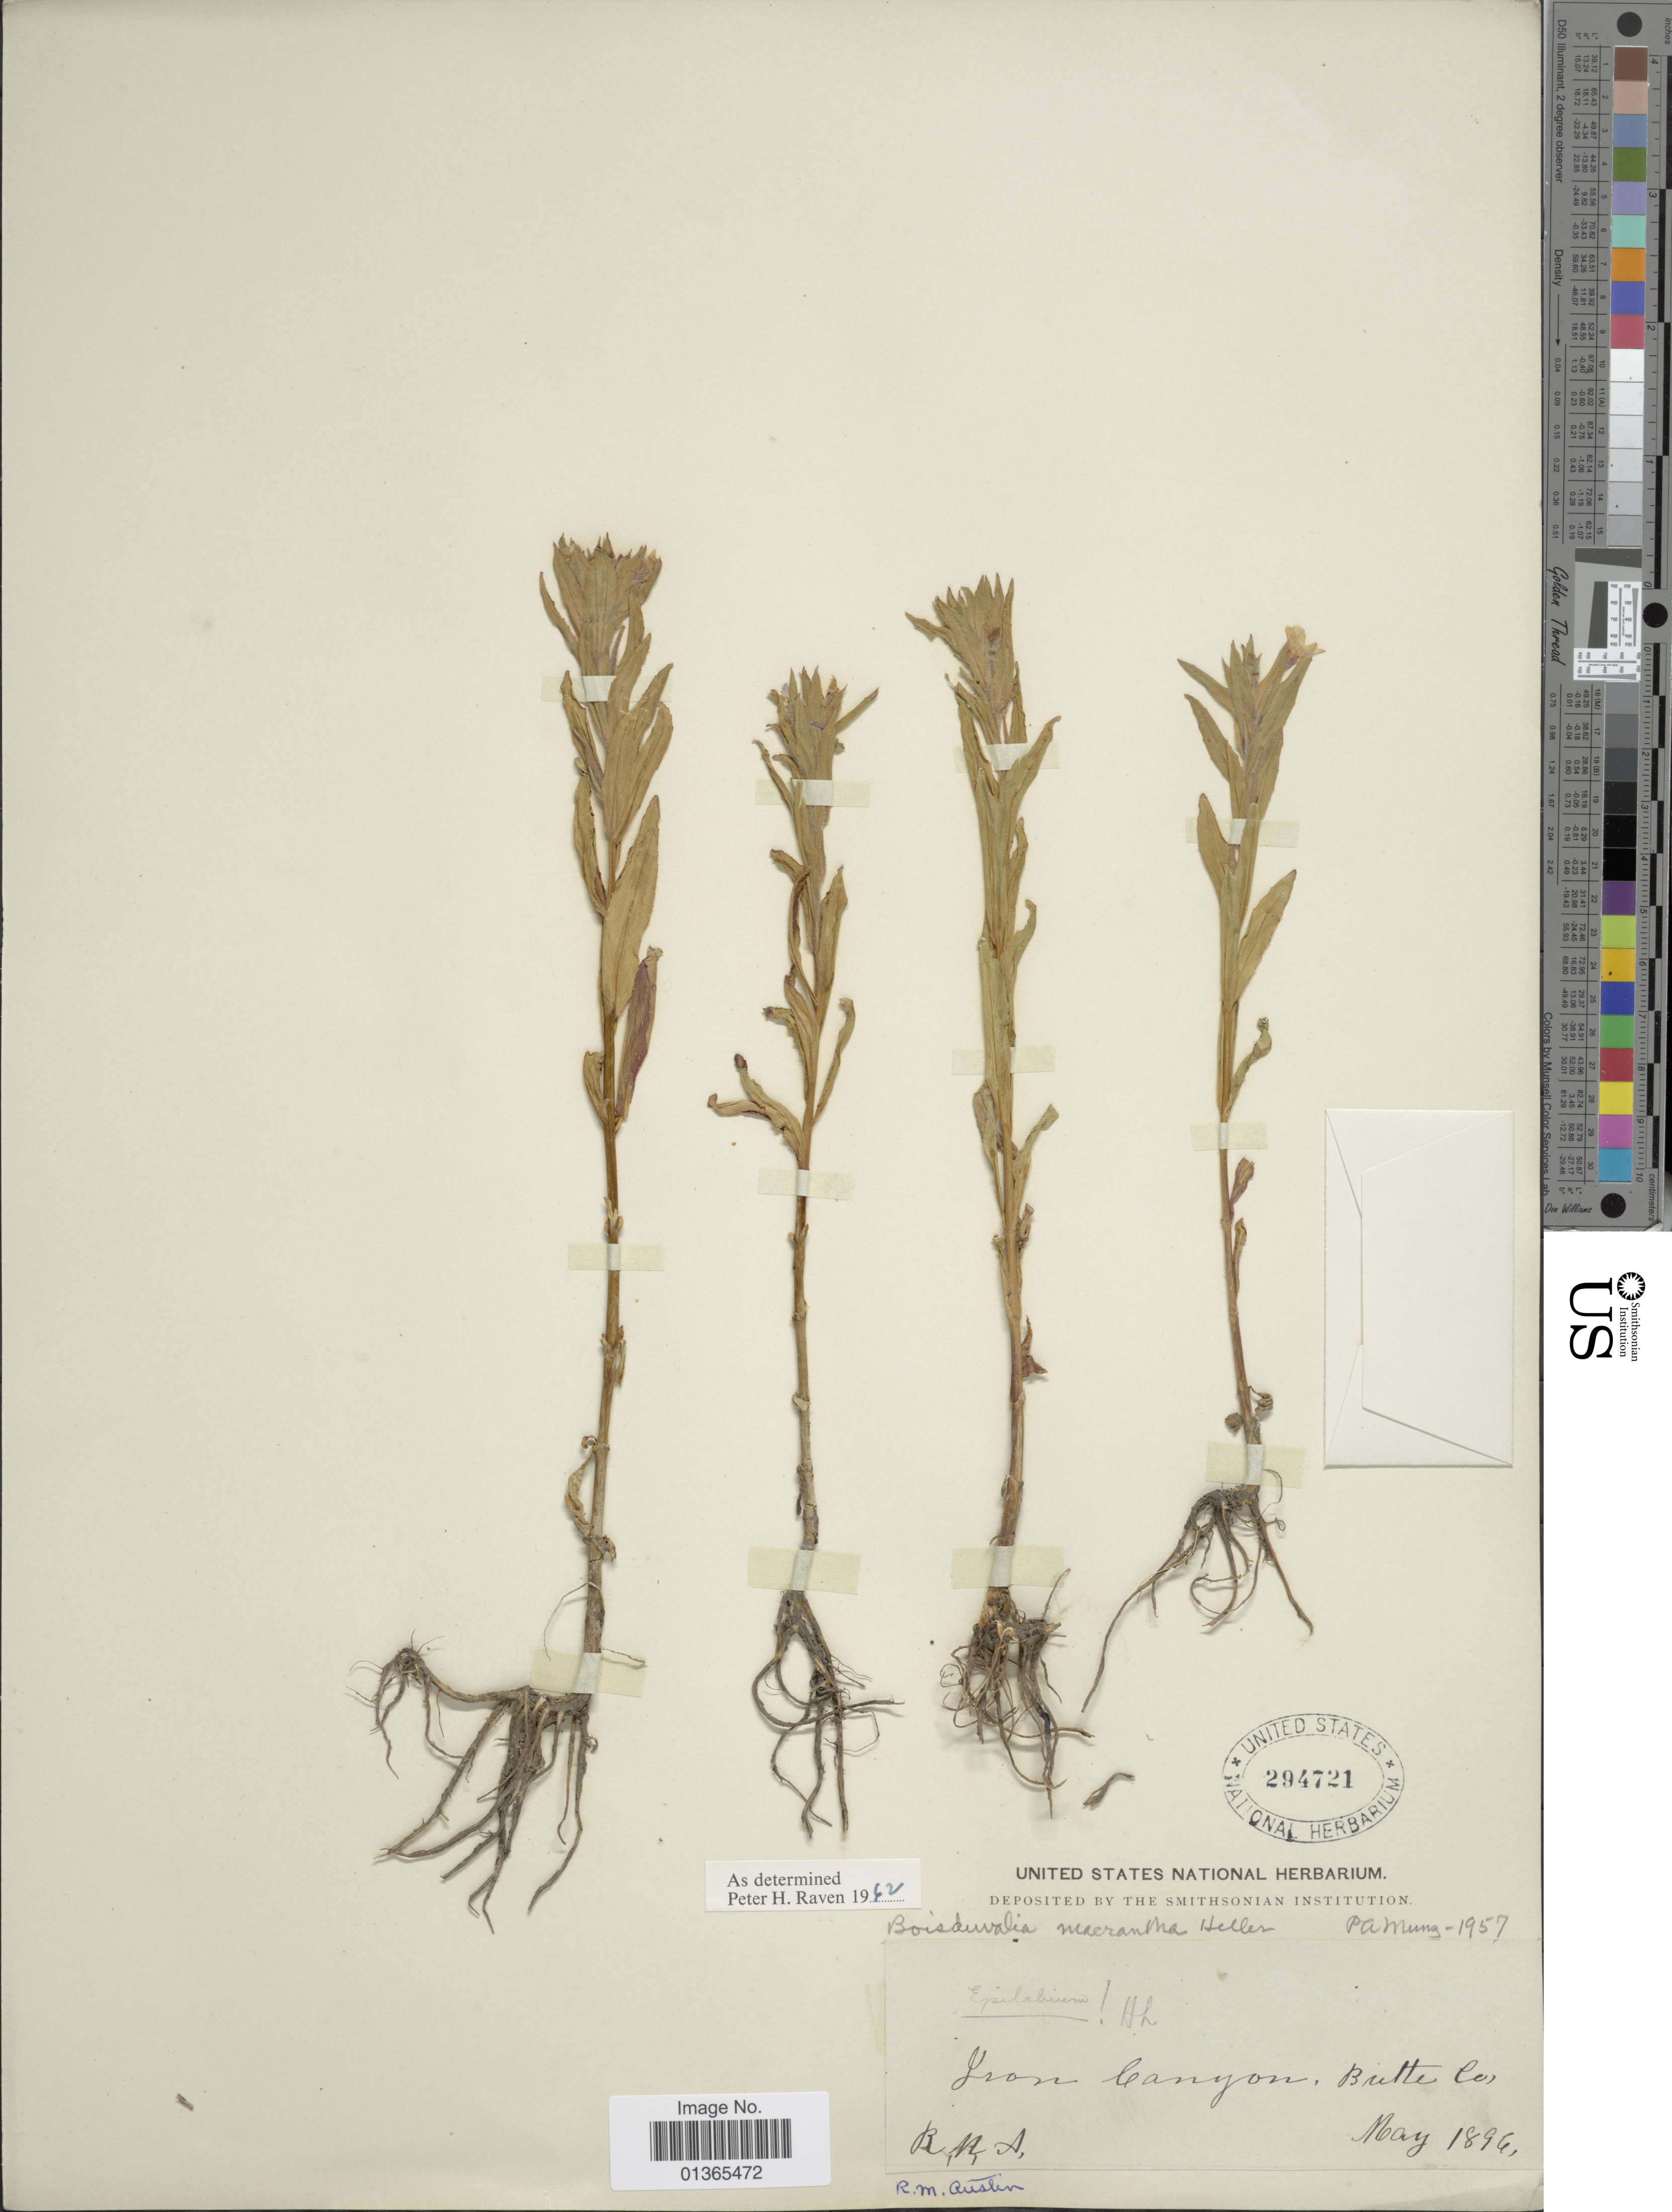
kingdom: Plantae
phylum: Tracheophyta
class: Magnoliopsida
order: Myrtales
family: Onagraceae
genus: Epilobium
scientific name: Epilobium pallidum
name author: (Eastw.) Hoch & P.H. Raven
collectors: R. Austin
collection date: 1896-05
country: United States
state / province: California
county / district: Butte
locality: Iron Canyon. Butte Co.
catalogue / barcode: US 294721